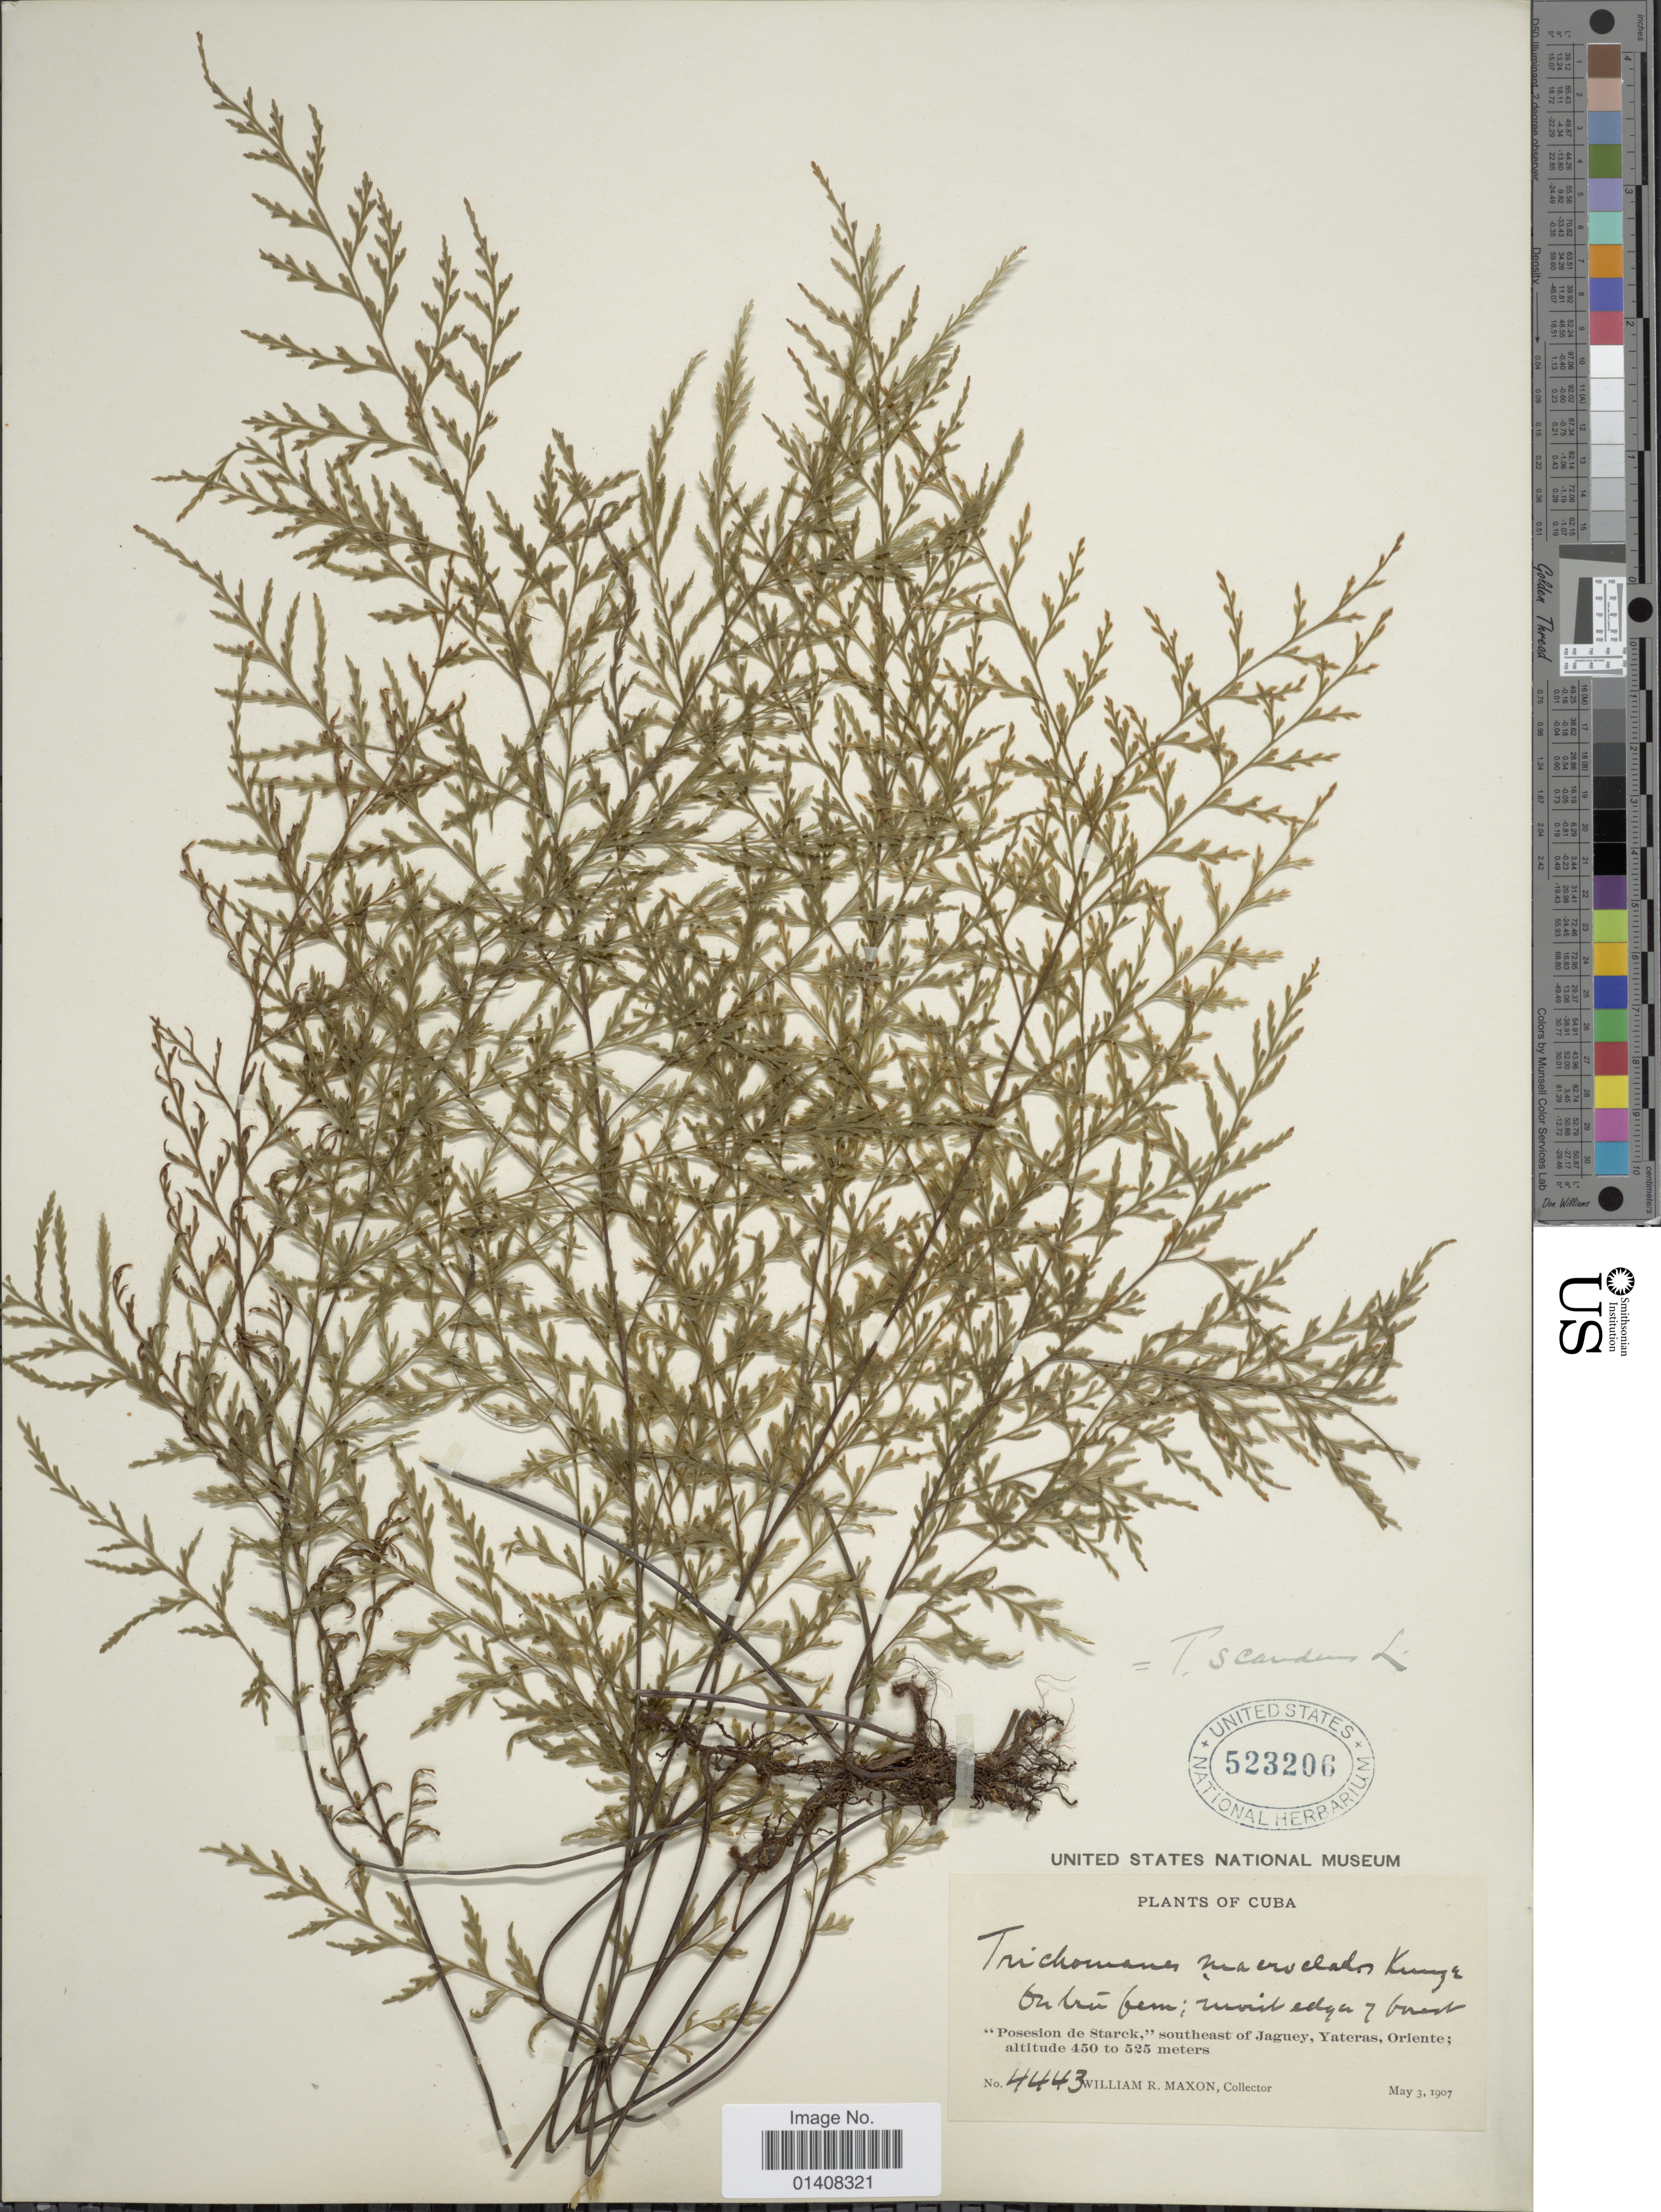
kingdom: Plantae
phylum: Tracheophyta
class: Polypodiopsida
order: Hymenophyllales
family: Hymenophyllaceae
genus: Trichomanes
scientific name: Trichomanes scandens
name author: L.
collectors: W. R. Maxon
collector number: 4443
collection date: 1907-05-03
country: Cuba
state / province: Oriente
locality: Posesion de Starck south east of Jaguey Yateras Oriente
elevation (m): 450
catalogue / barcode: US 523206